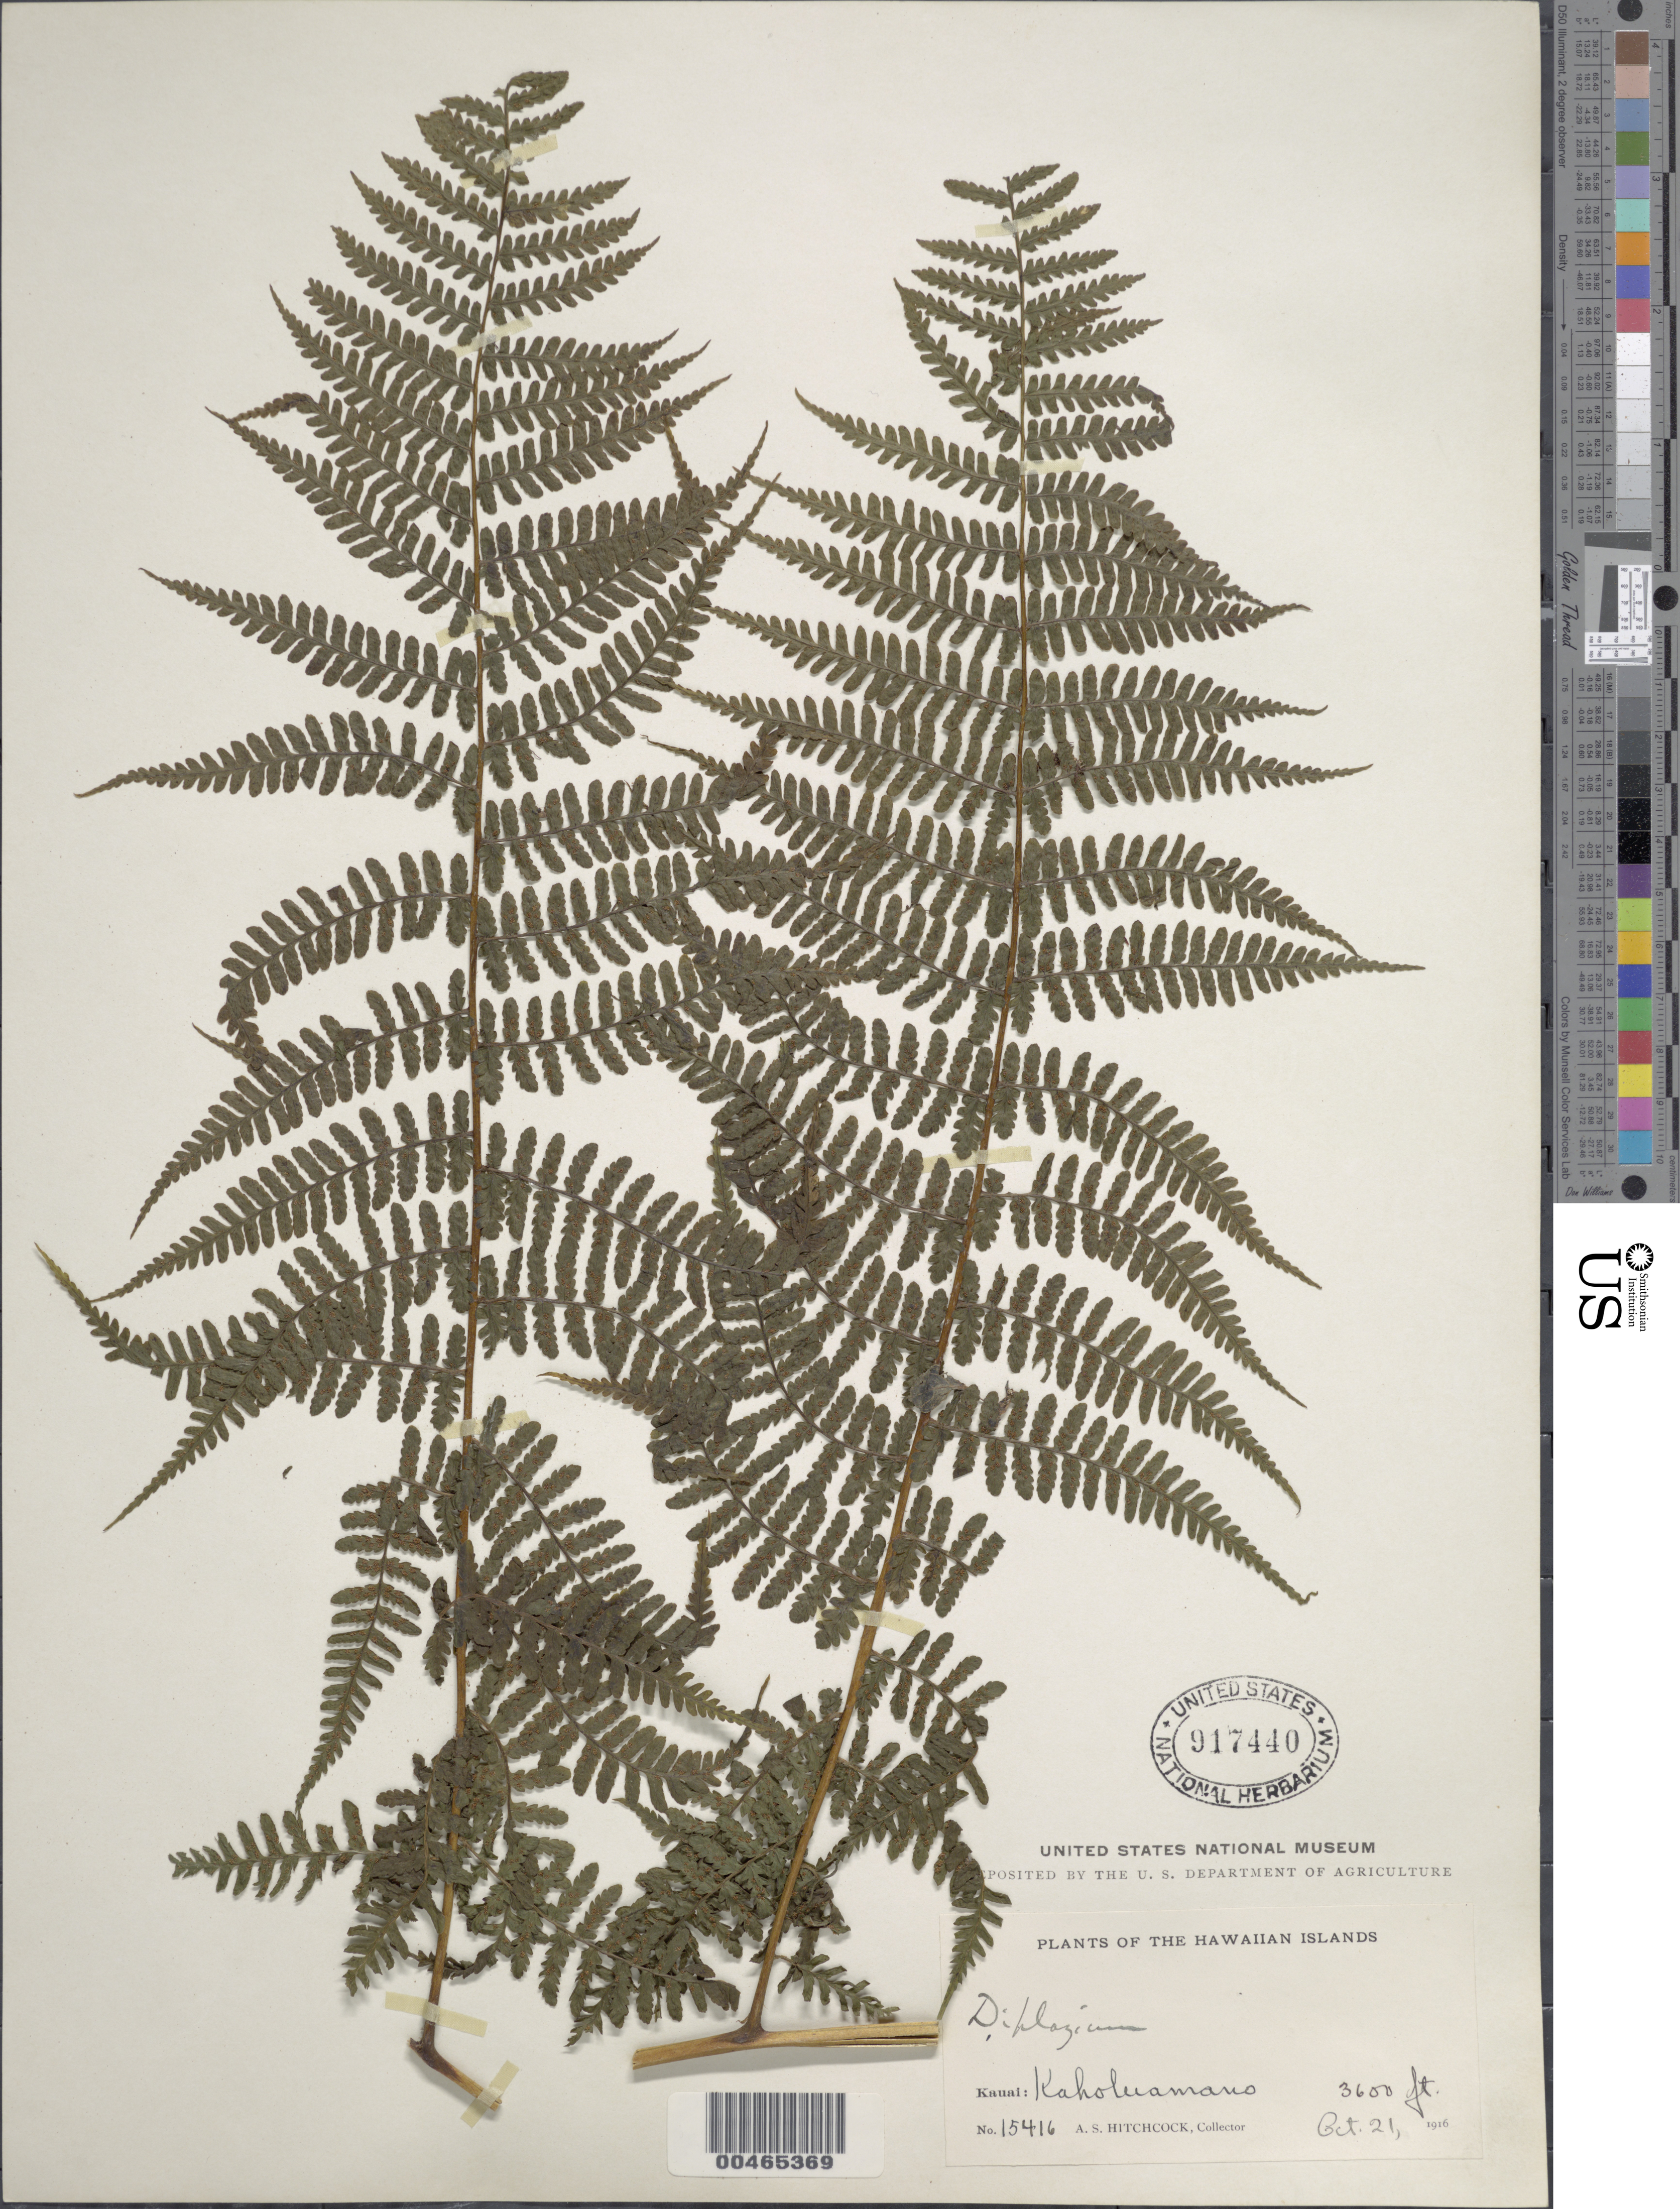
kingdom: Plantae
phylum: Tracheophyta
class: Polypodiopsida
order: Polypodiales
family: Athyriaceae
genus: Diplazium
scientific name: Diplazium sandwichianum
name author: (C. Presl) Diels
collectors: A. S. Hitchcock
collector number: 15416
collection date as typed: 21 Oct 1916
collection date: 1916-10-21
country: United States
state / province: Hawaii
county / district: Kauai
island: Kaua'i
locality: Kaholuamano, Kauai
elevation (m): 1097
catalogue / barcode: US 917440